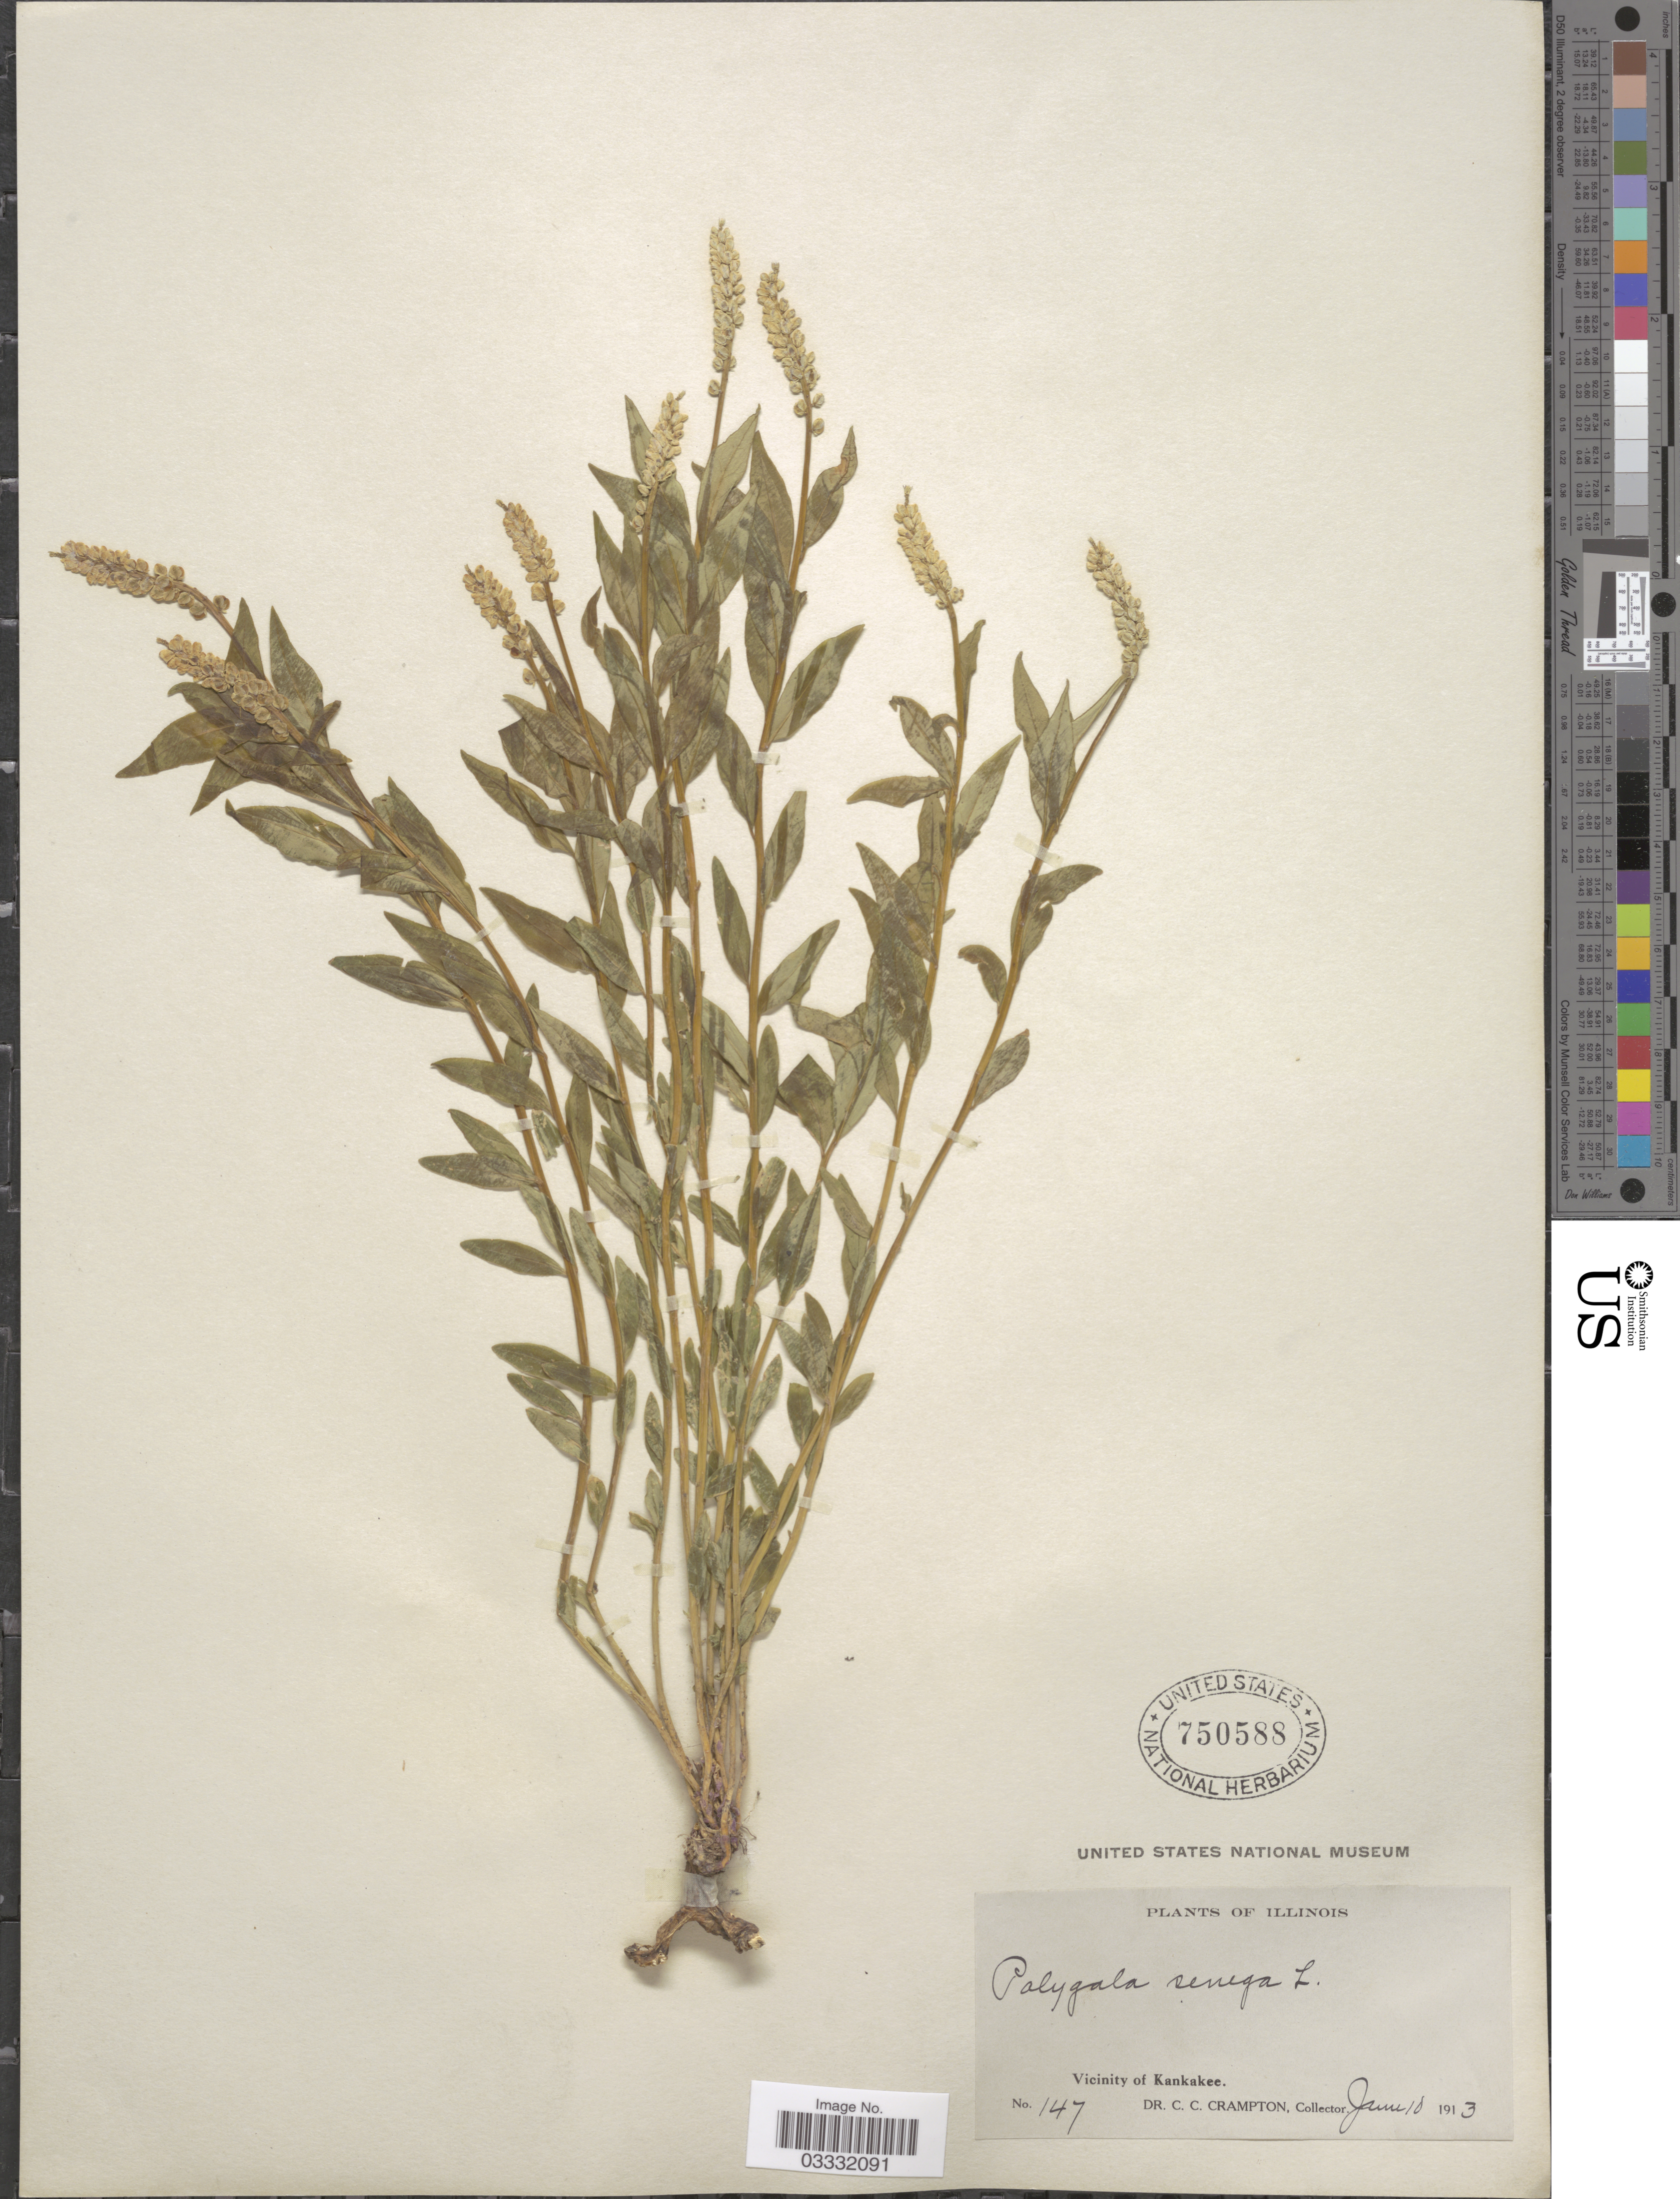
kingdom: Plantae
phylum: Tracheophyta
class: Magnoliopsida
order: Fabales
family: Polygalaceae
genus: Polygala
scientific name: Polygala senega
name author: L.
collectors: C. Crampton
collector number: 147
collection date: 1913-06-18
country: United States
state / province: Illinois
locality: Vicinity of Kankakee.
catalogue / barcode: US 750588